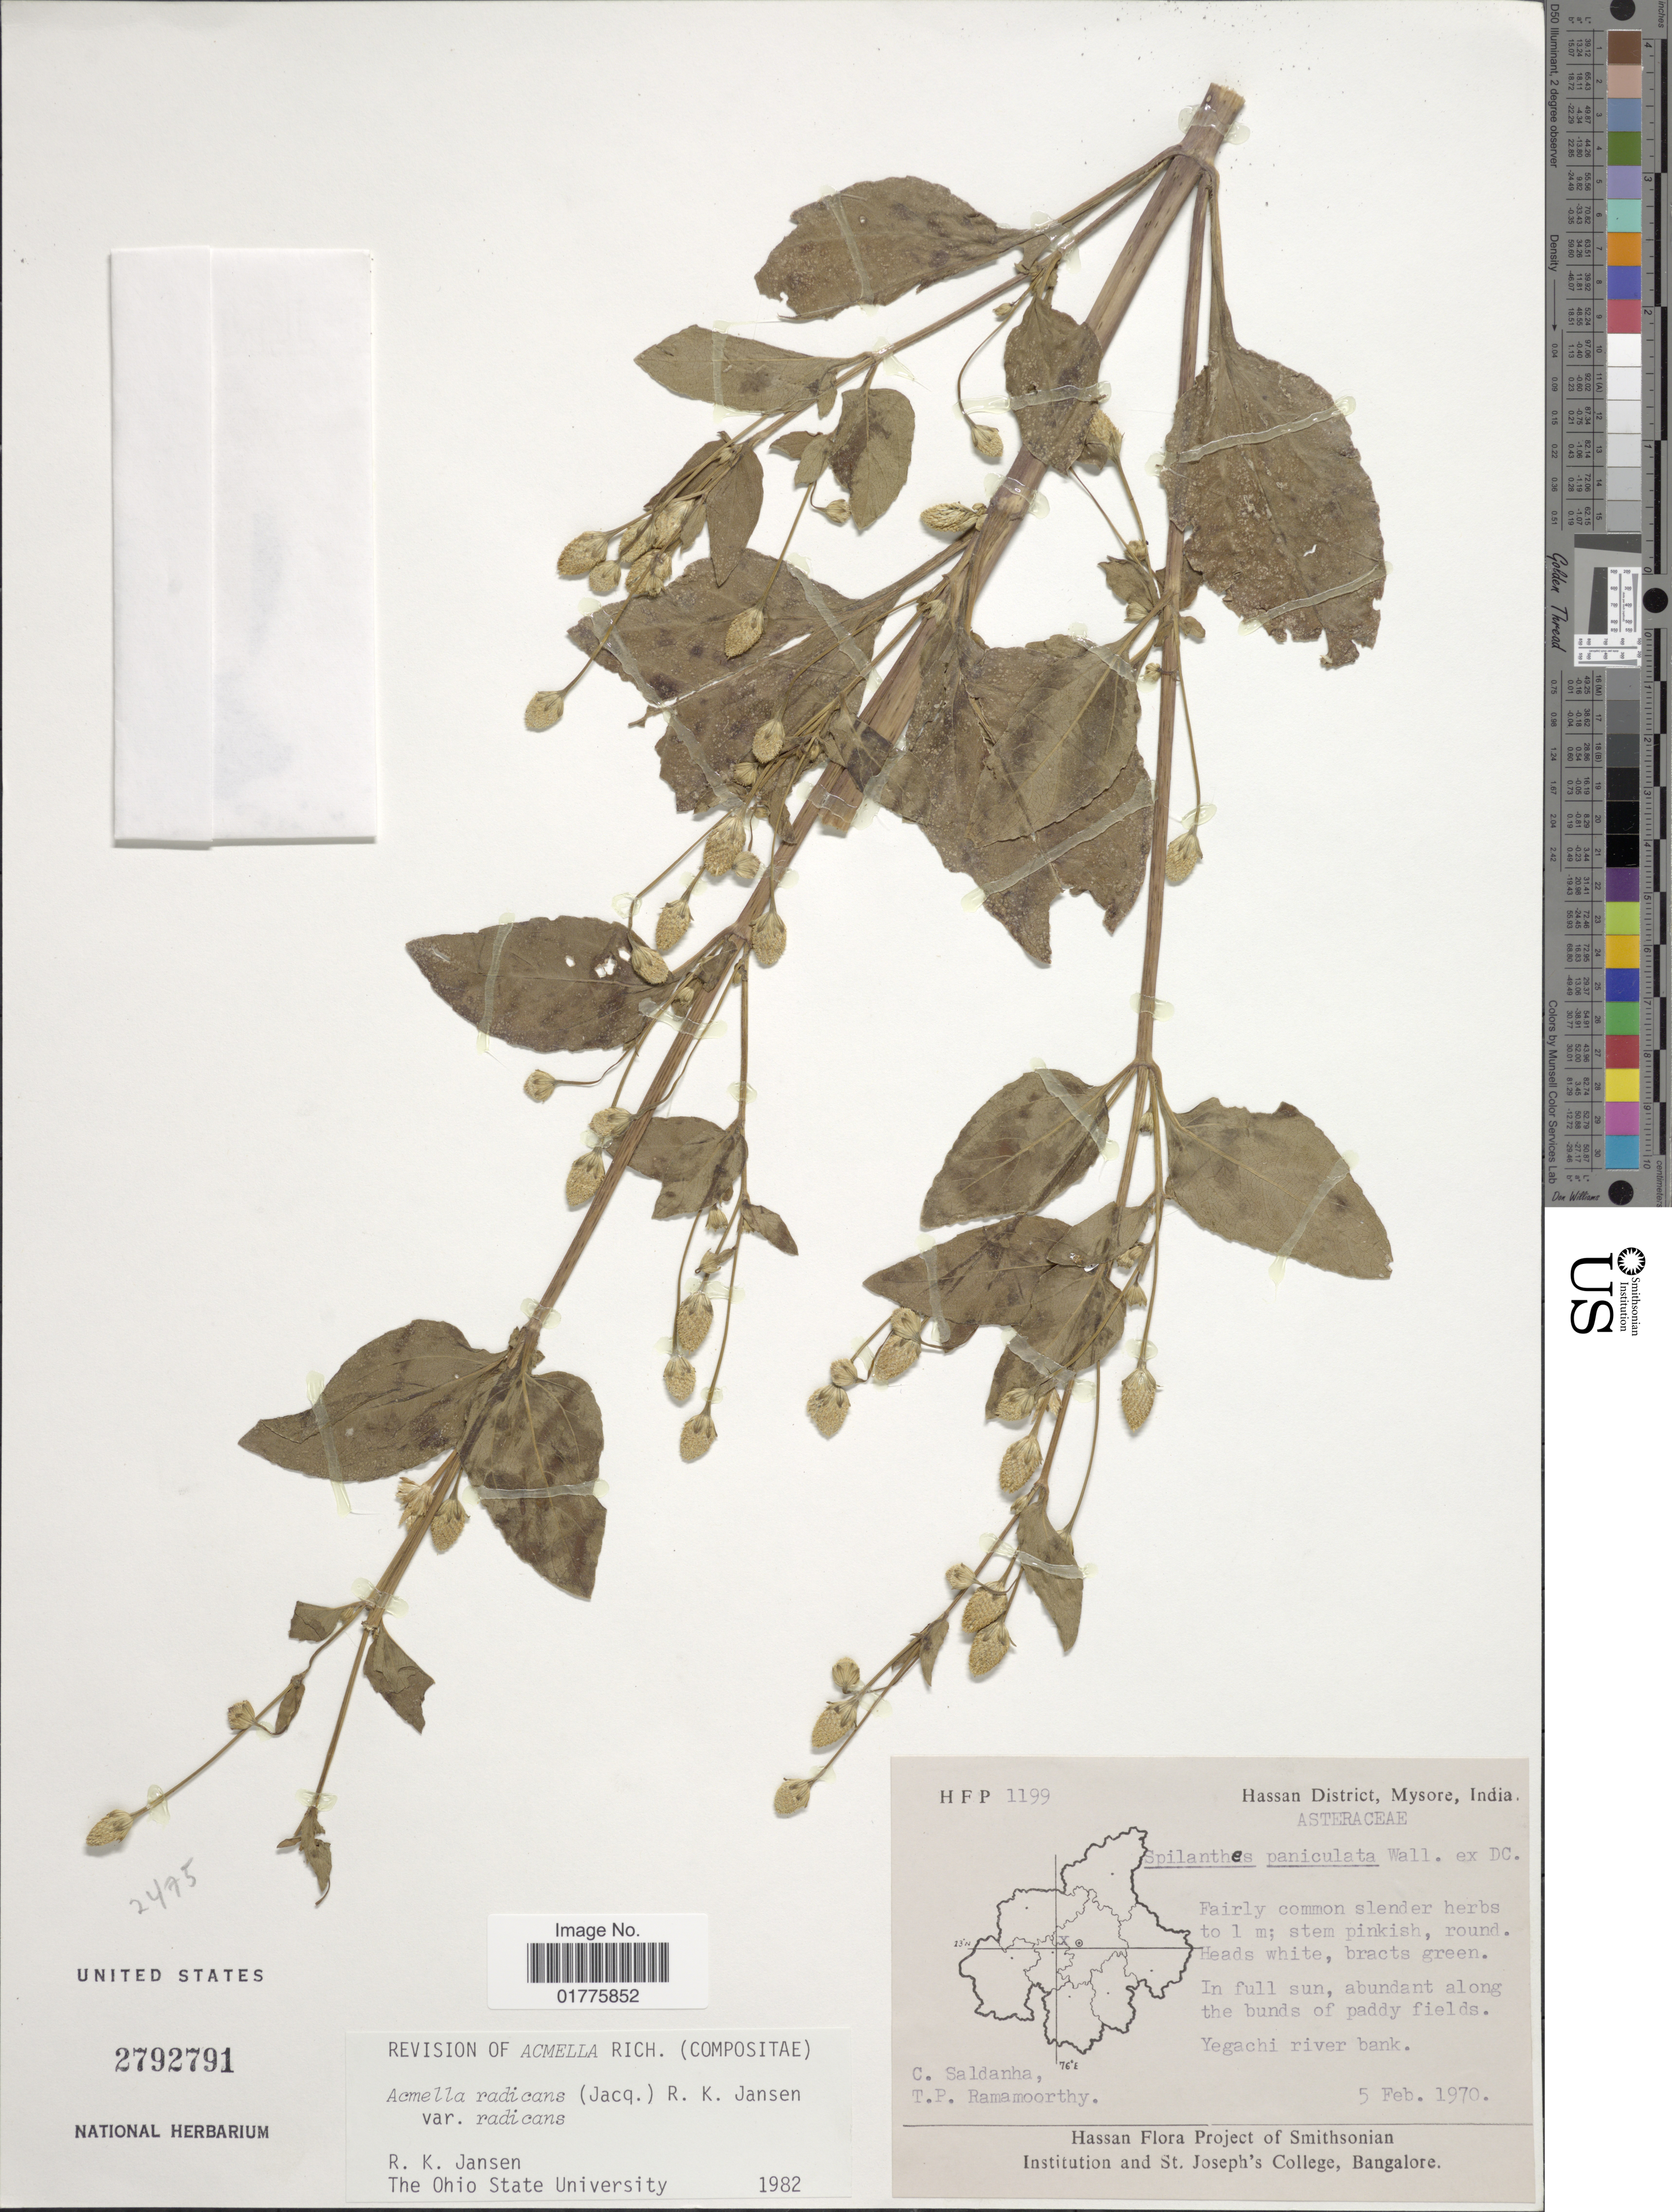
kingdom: Plantae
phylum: Tracheophyta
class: Magnoliopsida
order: Asterales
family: Asteraceae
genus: Acmella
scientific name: Acmella radicans var. radicans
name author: (Jacq.) R.K. Jansen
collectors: C. Saldanha & T. P. Ramamoorthy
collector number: HFP1199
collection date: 1970-02-05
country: India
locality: Hassan District, Mysore, Yegachi river bank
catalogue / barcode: US 2792791